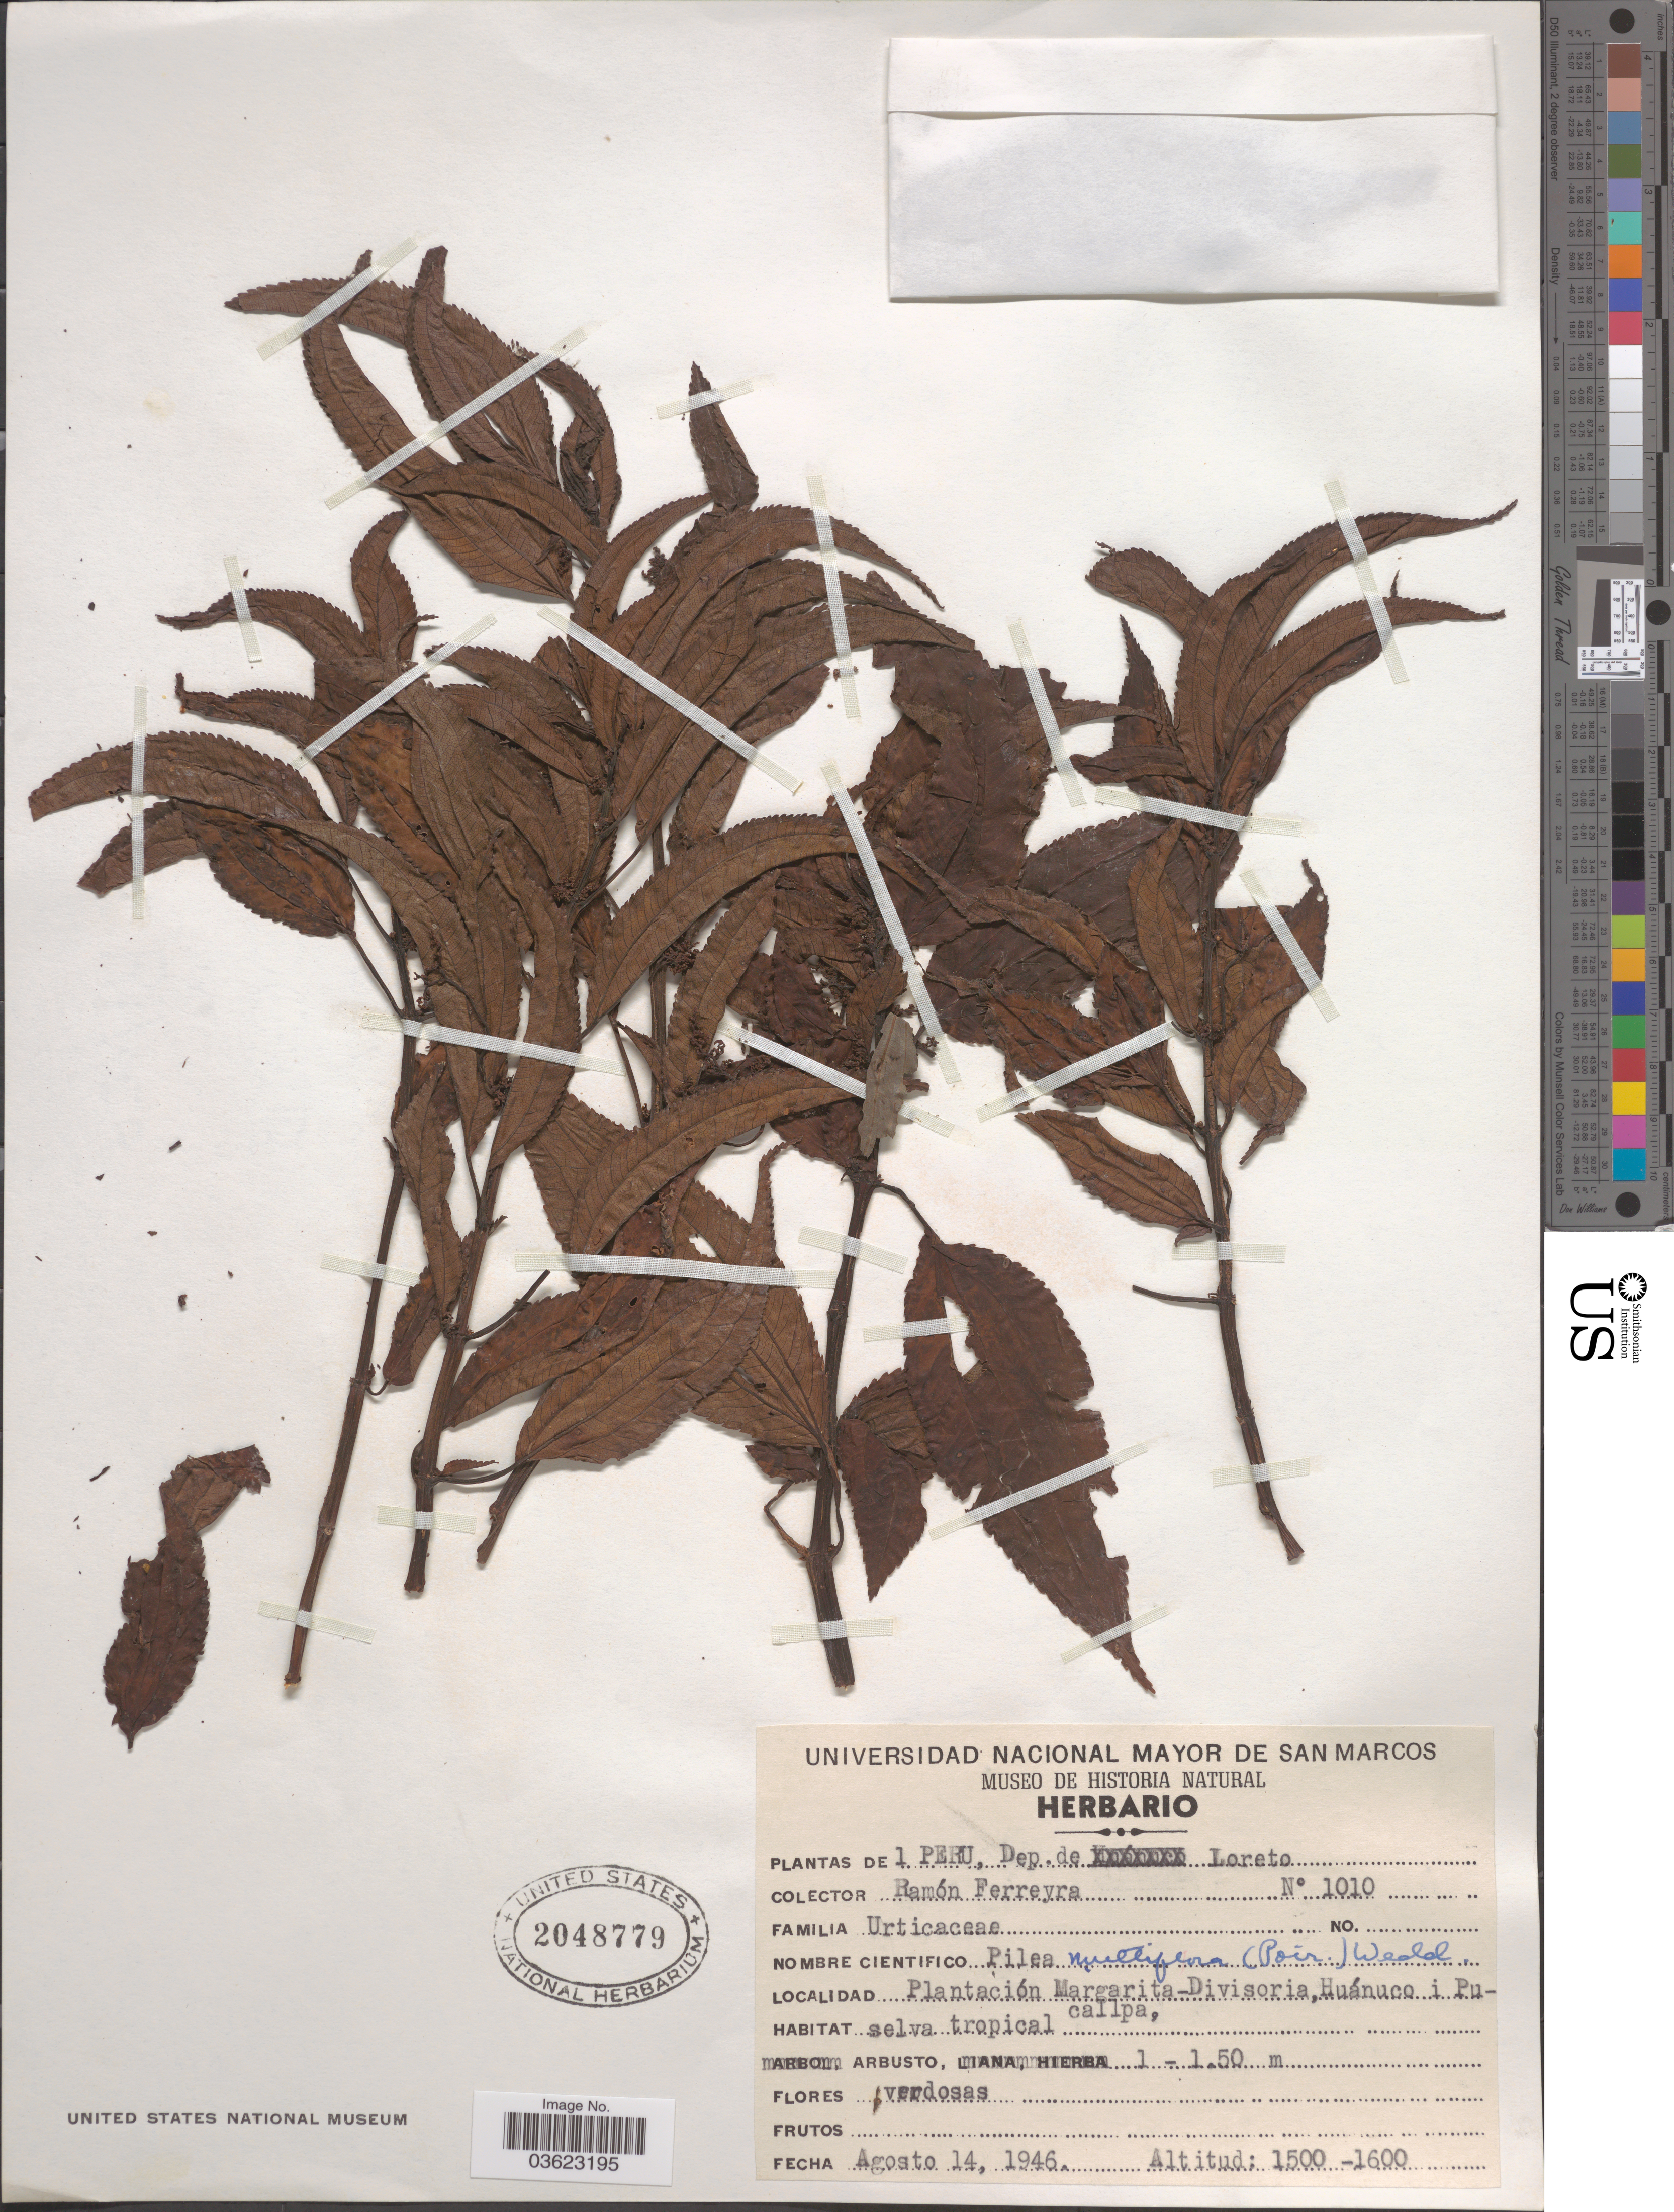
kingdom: Plantae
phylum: Tracheophyta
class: Magnoliopsida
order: Rosales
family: Urticaceae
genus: Pilea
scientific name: Pilea anomala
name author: Wedd.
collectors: R. A. Ferreyra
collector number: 1010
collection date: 1946-08-14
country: Peru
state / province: Loreto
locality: Dep. de Loreto. Plantación Margarita - Divisoria, Huánuco i Pucallpa.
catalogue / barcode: US 2048779